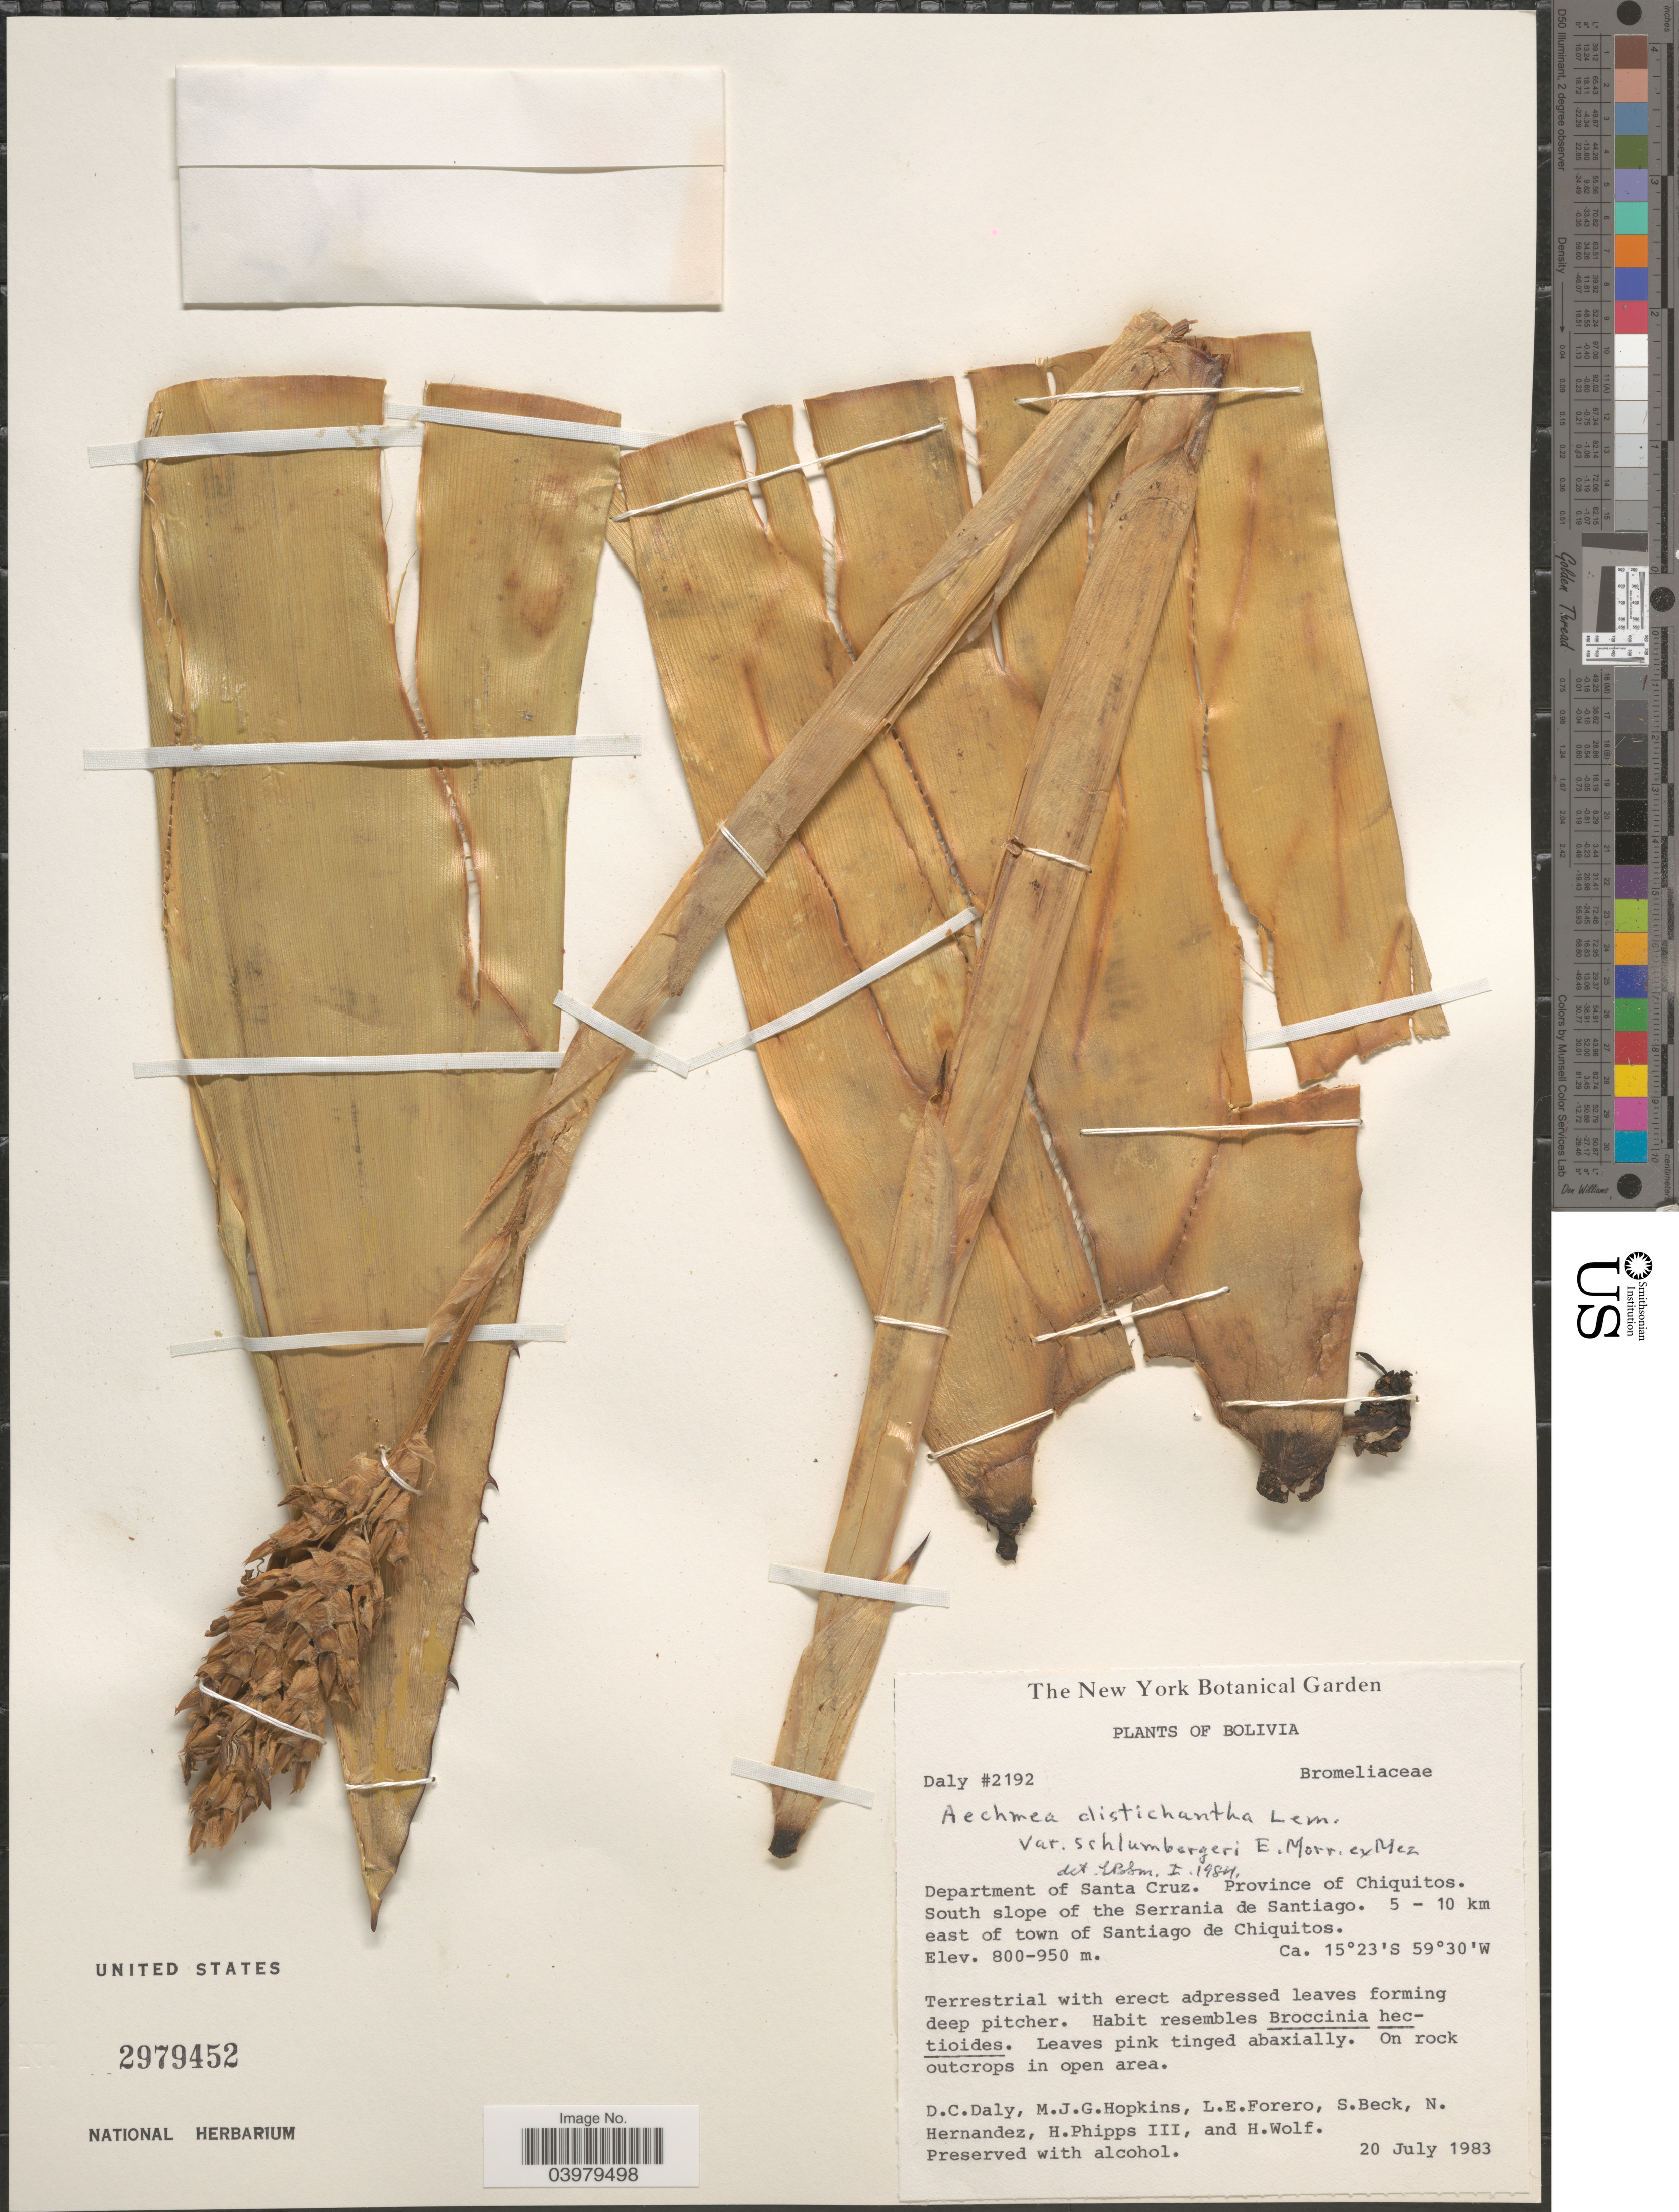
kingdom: Plantae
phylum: Tracheophyta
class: Liliopsida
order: Poales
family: Bromeliaceae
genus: Aechmea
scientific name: Aechmea distichantha var. schlumbergeri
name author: É. Morren ex Mez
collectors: D. C. Daly, M. J. G. Hopkins, L. Forero, S. G. Beck & et al.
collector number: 2192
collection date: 1983-07-20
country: Bolivia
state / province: Santa Cruz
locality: Department of Santa Cruz. Province of Chiquitos. South slope of the Serrania de Santiago. 5 - 10 km east of town of Santiago de Chiquitos.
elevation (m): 800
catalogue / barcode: US 2979452